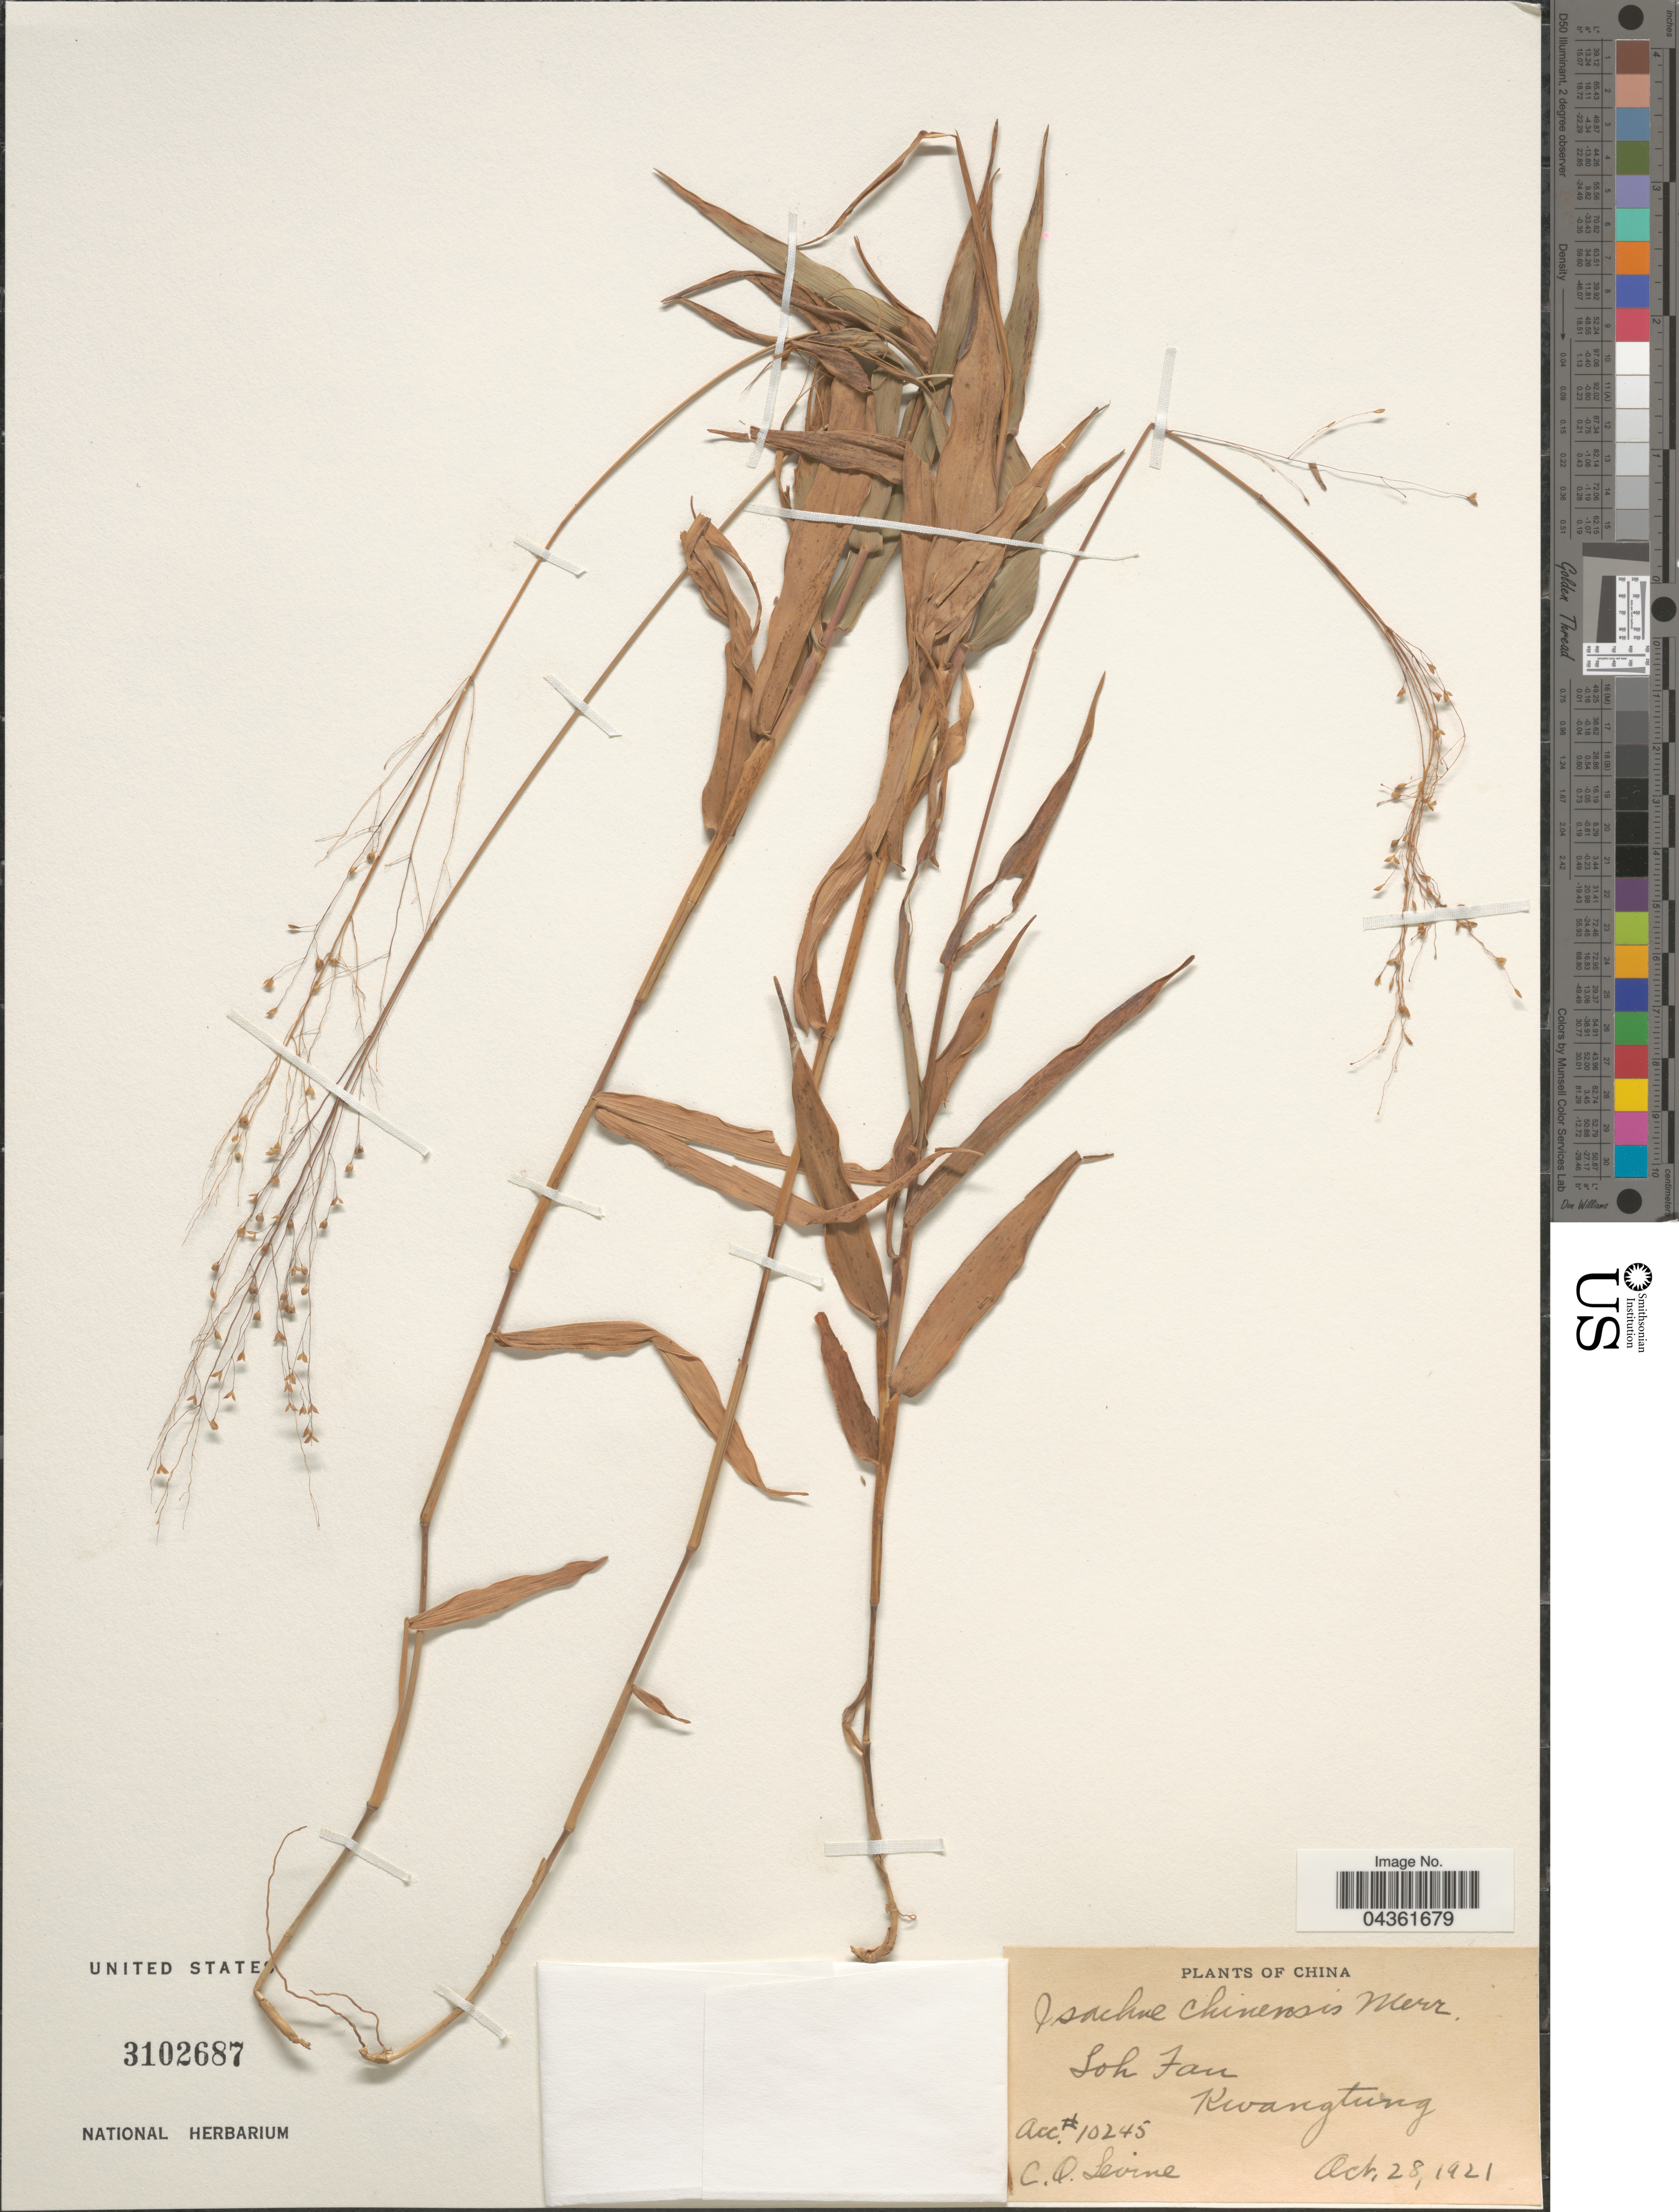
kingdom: Plantae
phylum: Tracheophyta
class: Liliopsida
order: Poales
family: Poaceae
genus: Isachne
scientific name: Isachne truncata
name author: A. Camus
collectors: C. O. Levine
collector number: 10245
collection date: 1921-10-28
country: China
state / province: Guangdong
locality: Loh Fau.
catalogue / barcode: US 3102687